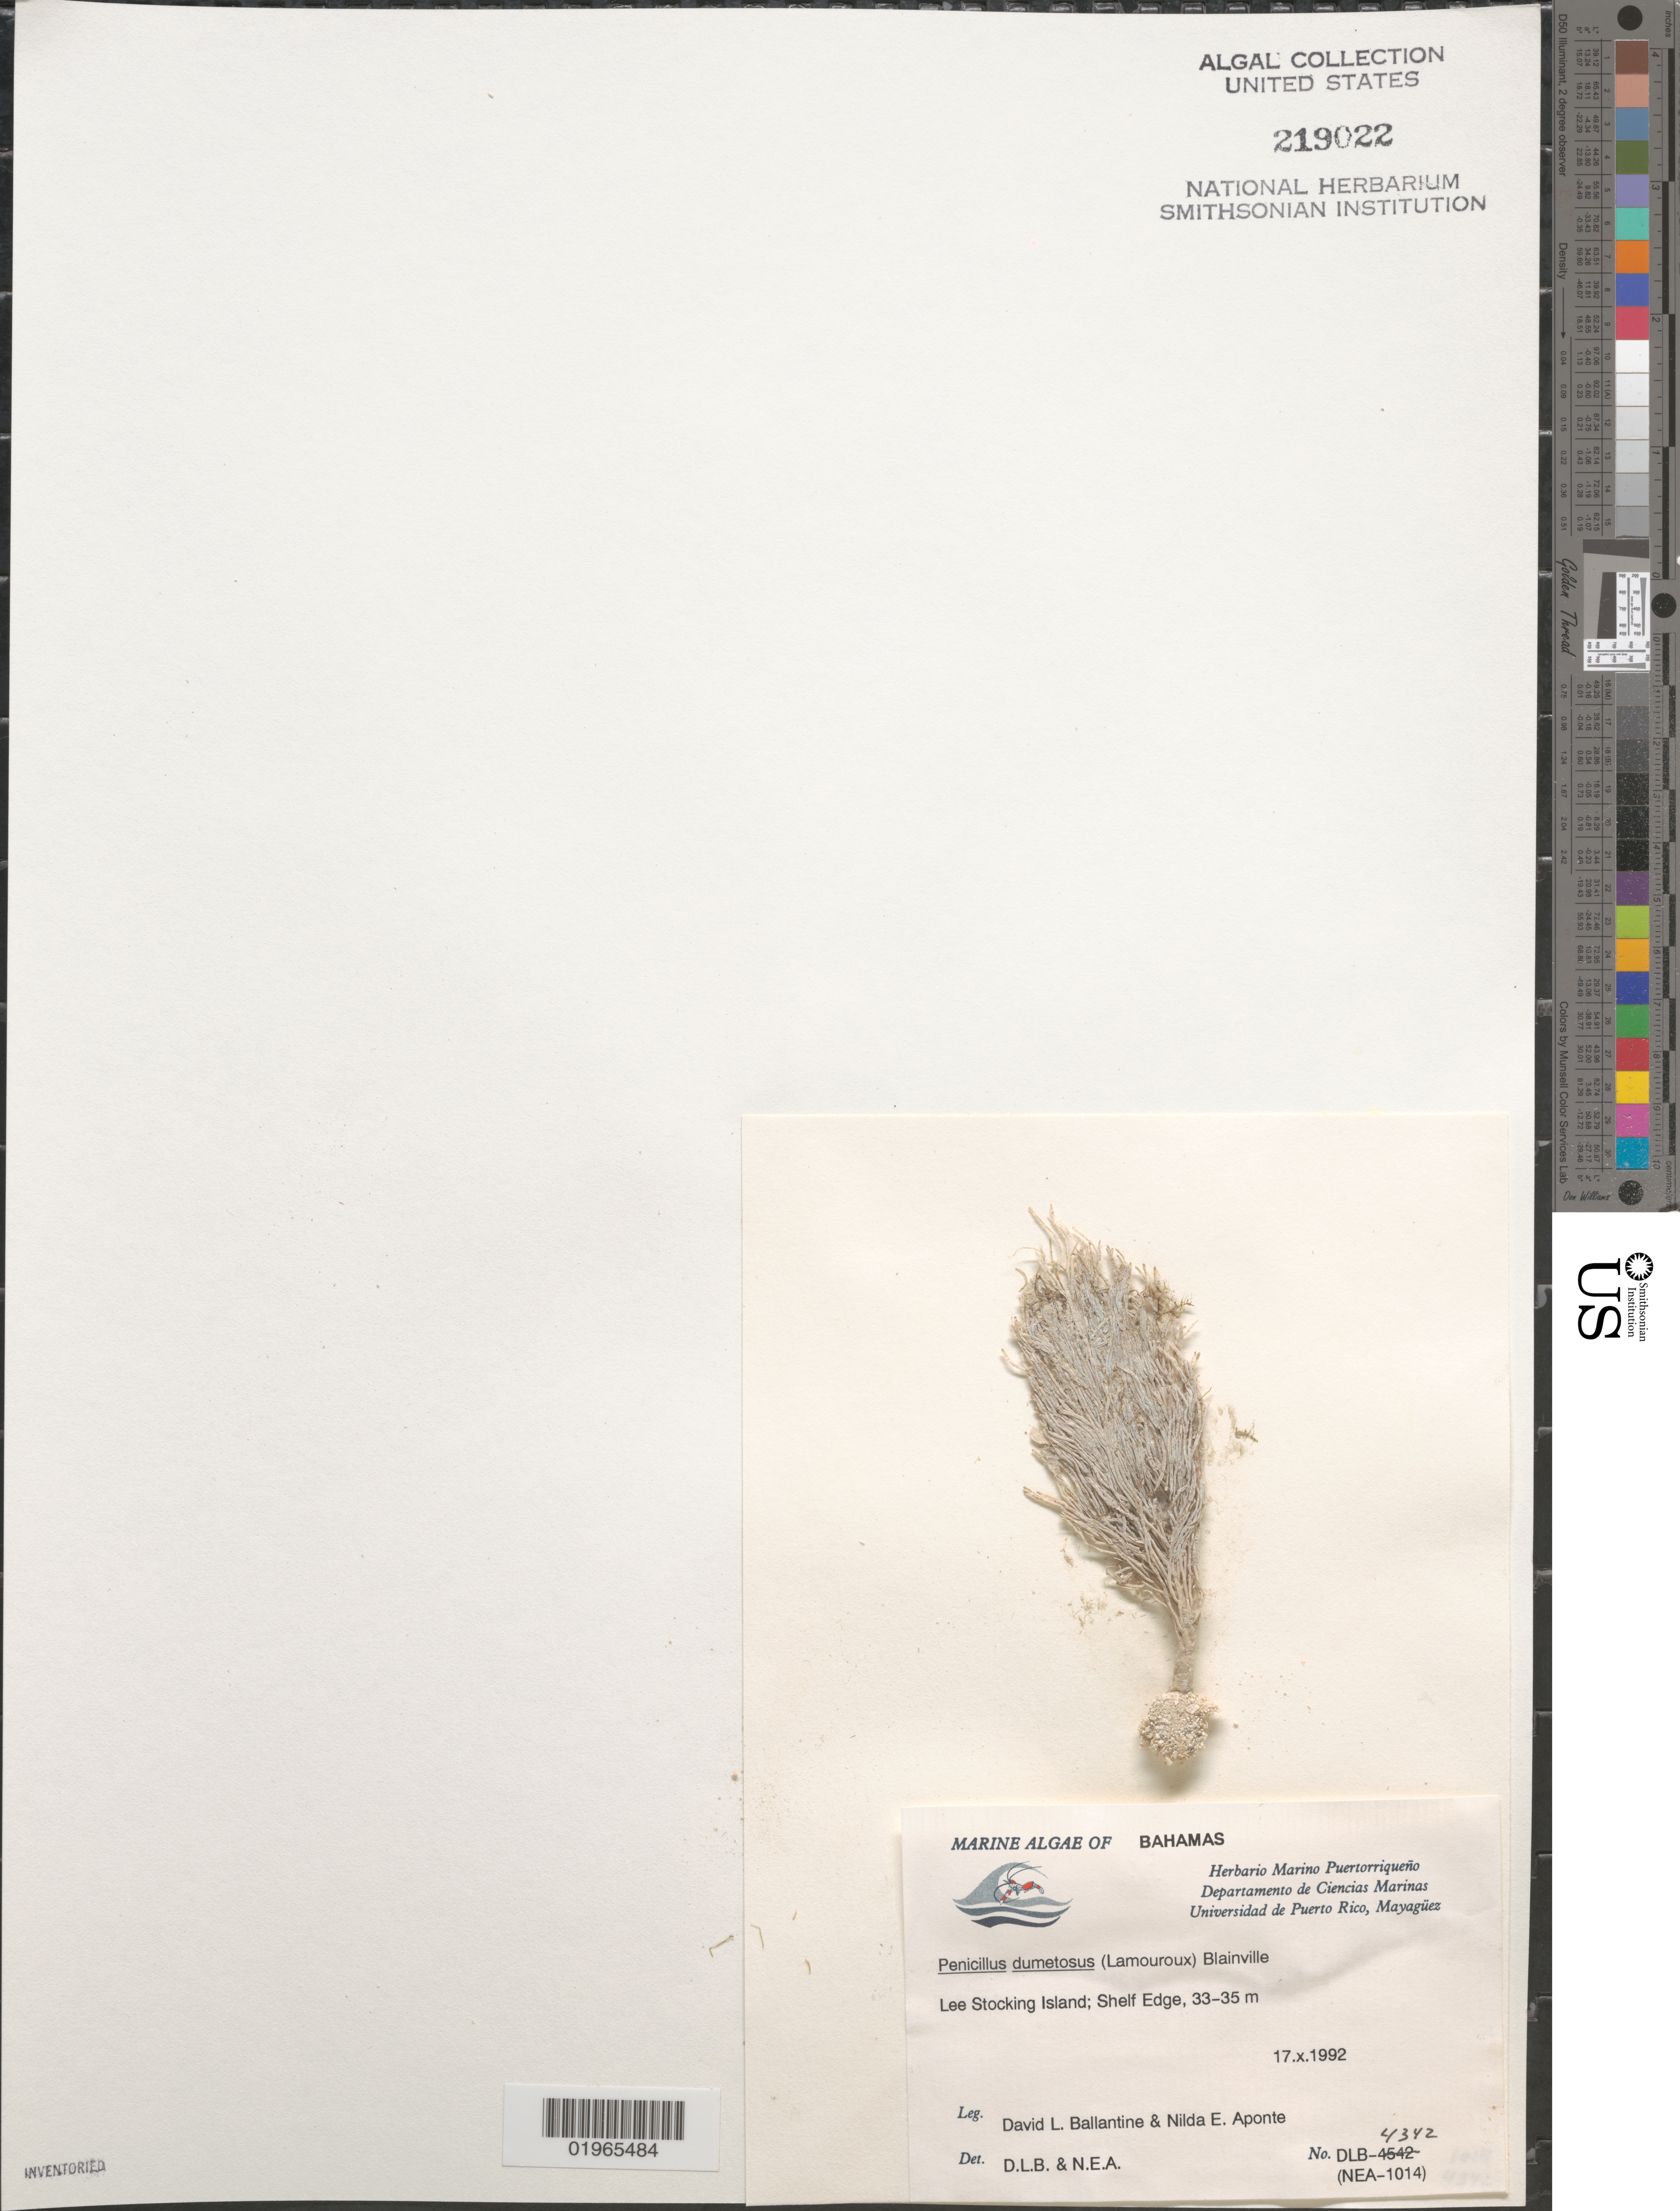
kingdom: Plantae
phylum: Chlorophyta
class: Ulvophyceae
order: Bryopsidales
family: Udoteaceae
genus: Penicillus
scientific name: Penicillus dumetosus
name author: (J.V.Lamouroux) Blainville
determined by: Ballantine, D. L.; Aponte, N. E.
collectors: D.L. Ballantine & N. E. Aponte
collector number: DLB 4342, NEA 1014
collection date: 1992-10-17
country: Bahamas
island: Lee Stocking Island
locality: Shelf Edge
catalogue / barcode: US 219022